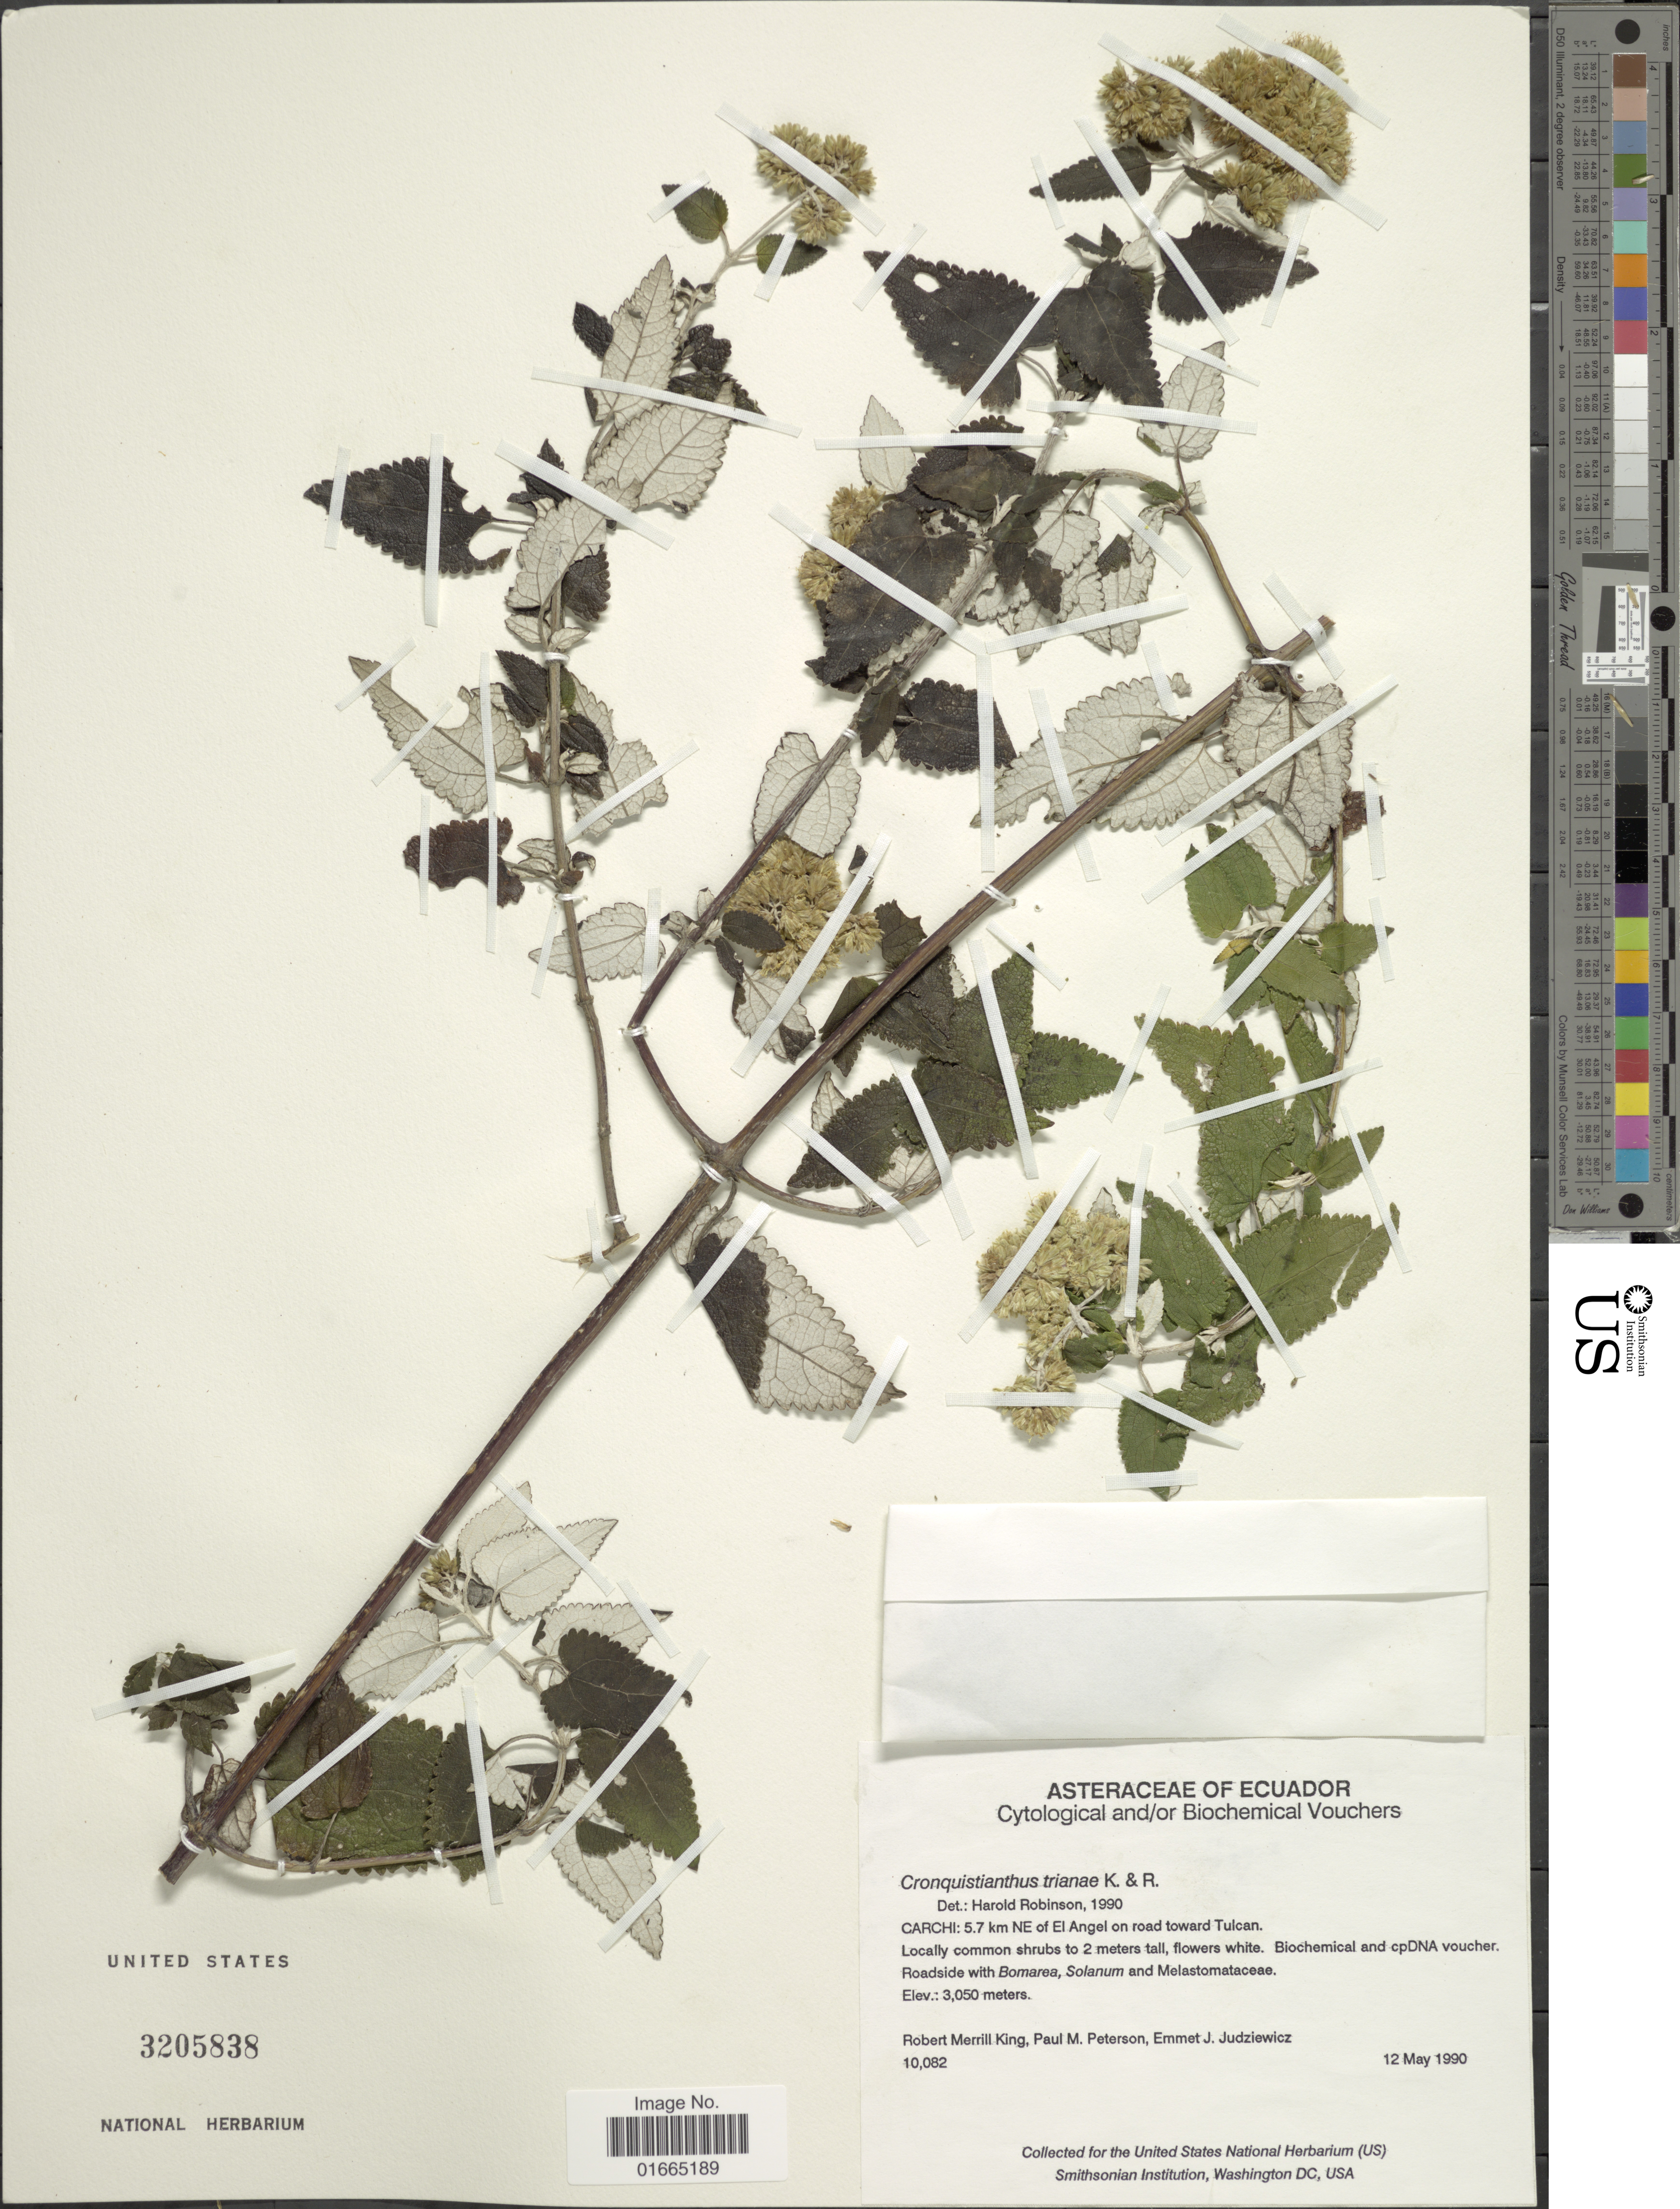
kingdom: Plantae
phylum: Tracheophyta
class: Magnoliopsida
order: Asterales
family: Asteraceae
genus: Cronquistianthus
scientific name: Cronquistianthus trianae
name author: R.M. King & H. Rob.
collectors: R. M. King, P. M. Peterson & E. J. Judziewicz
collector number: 10082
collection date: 1990-05-12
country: Ecuador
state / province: Carchi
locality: Carchi: 5.7 km NE of El Angel n road toward Tulcan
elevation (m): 3050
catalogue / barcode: US 3205838